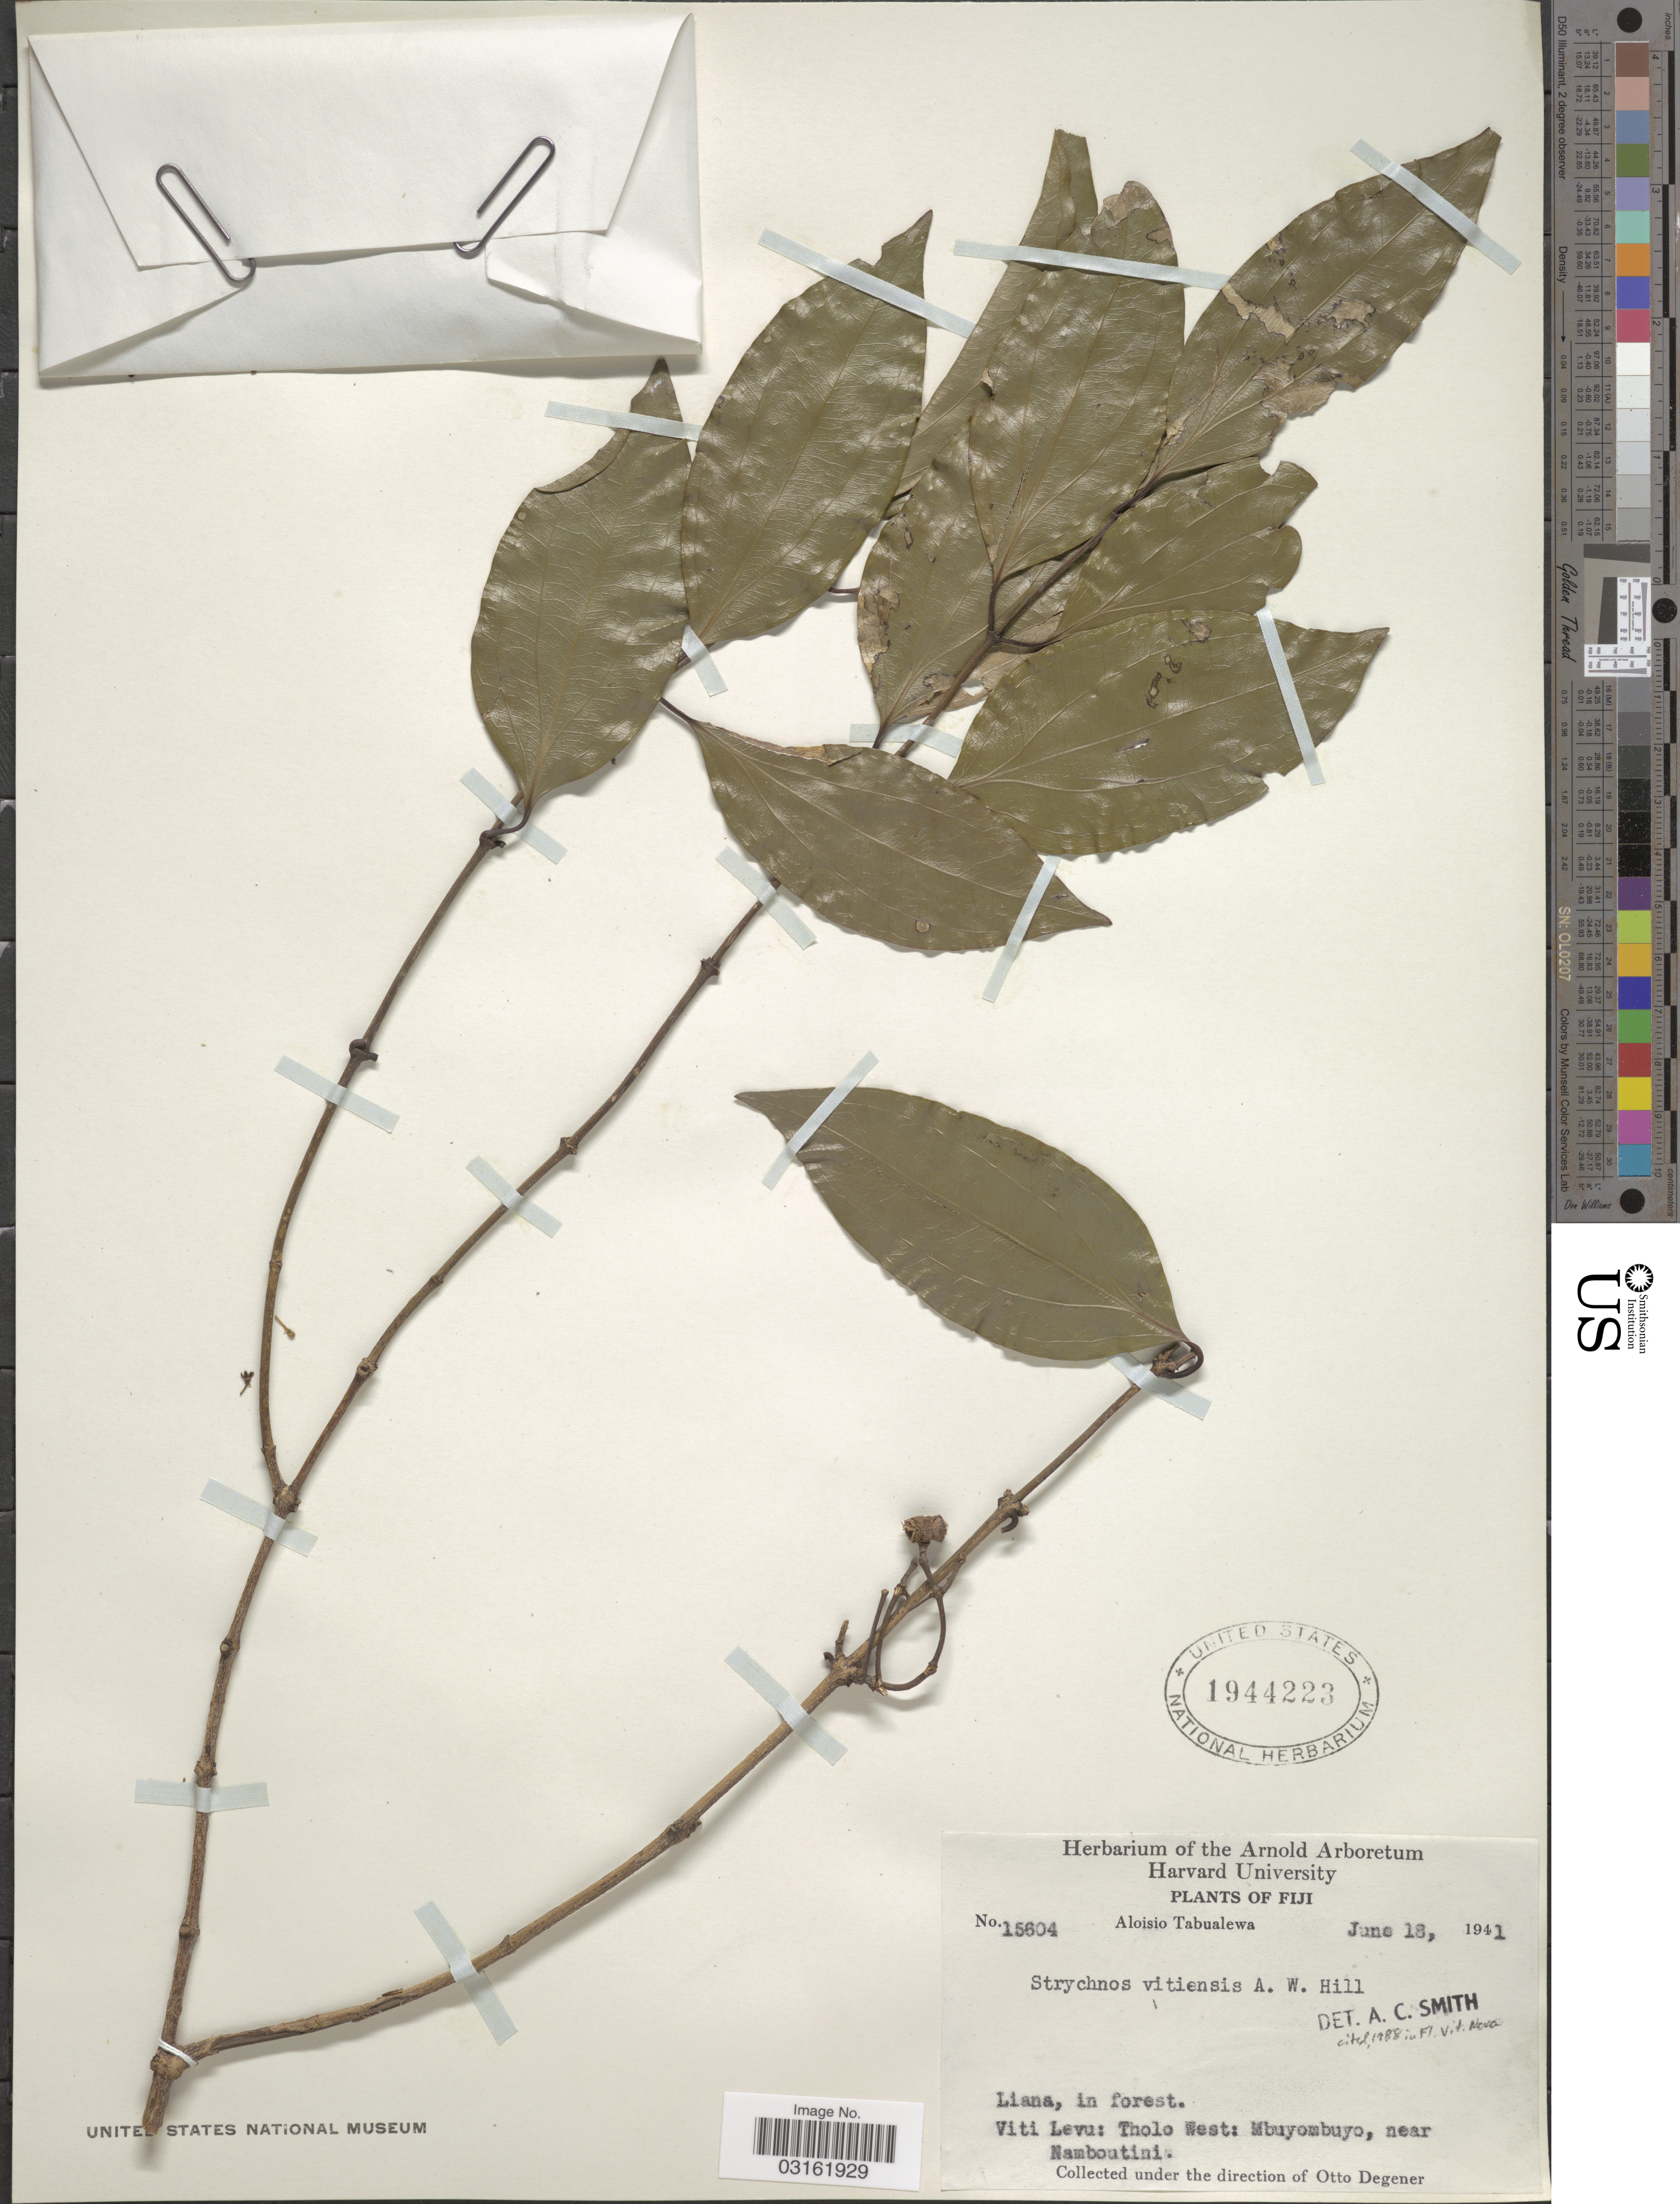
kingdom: Plantae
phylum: Tracheophyta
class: Magnoliopsida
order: Gentianales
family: Loganiaceae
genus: Strychnos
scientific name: Strychnos vitiensis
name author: A.W. Hill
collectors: A. Tabualewa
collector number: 15604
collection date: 1941-06-18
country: Fiji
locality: Liana, in forest. Viti Levu: Tholo West: Mbuyombuyo, near Namboutini.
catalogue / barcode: US 1944223